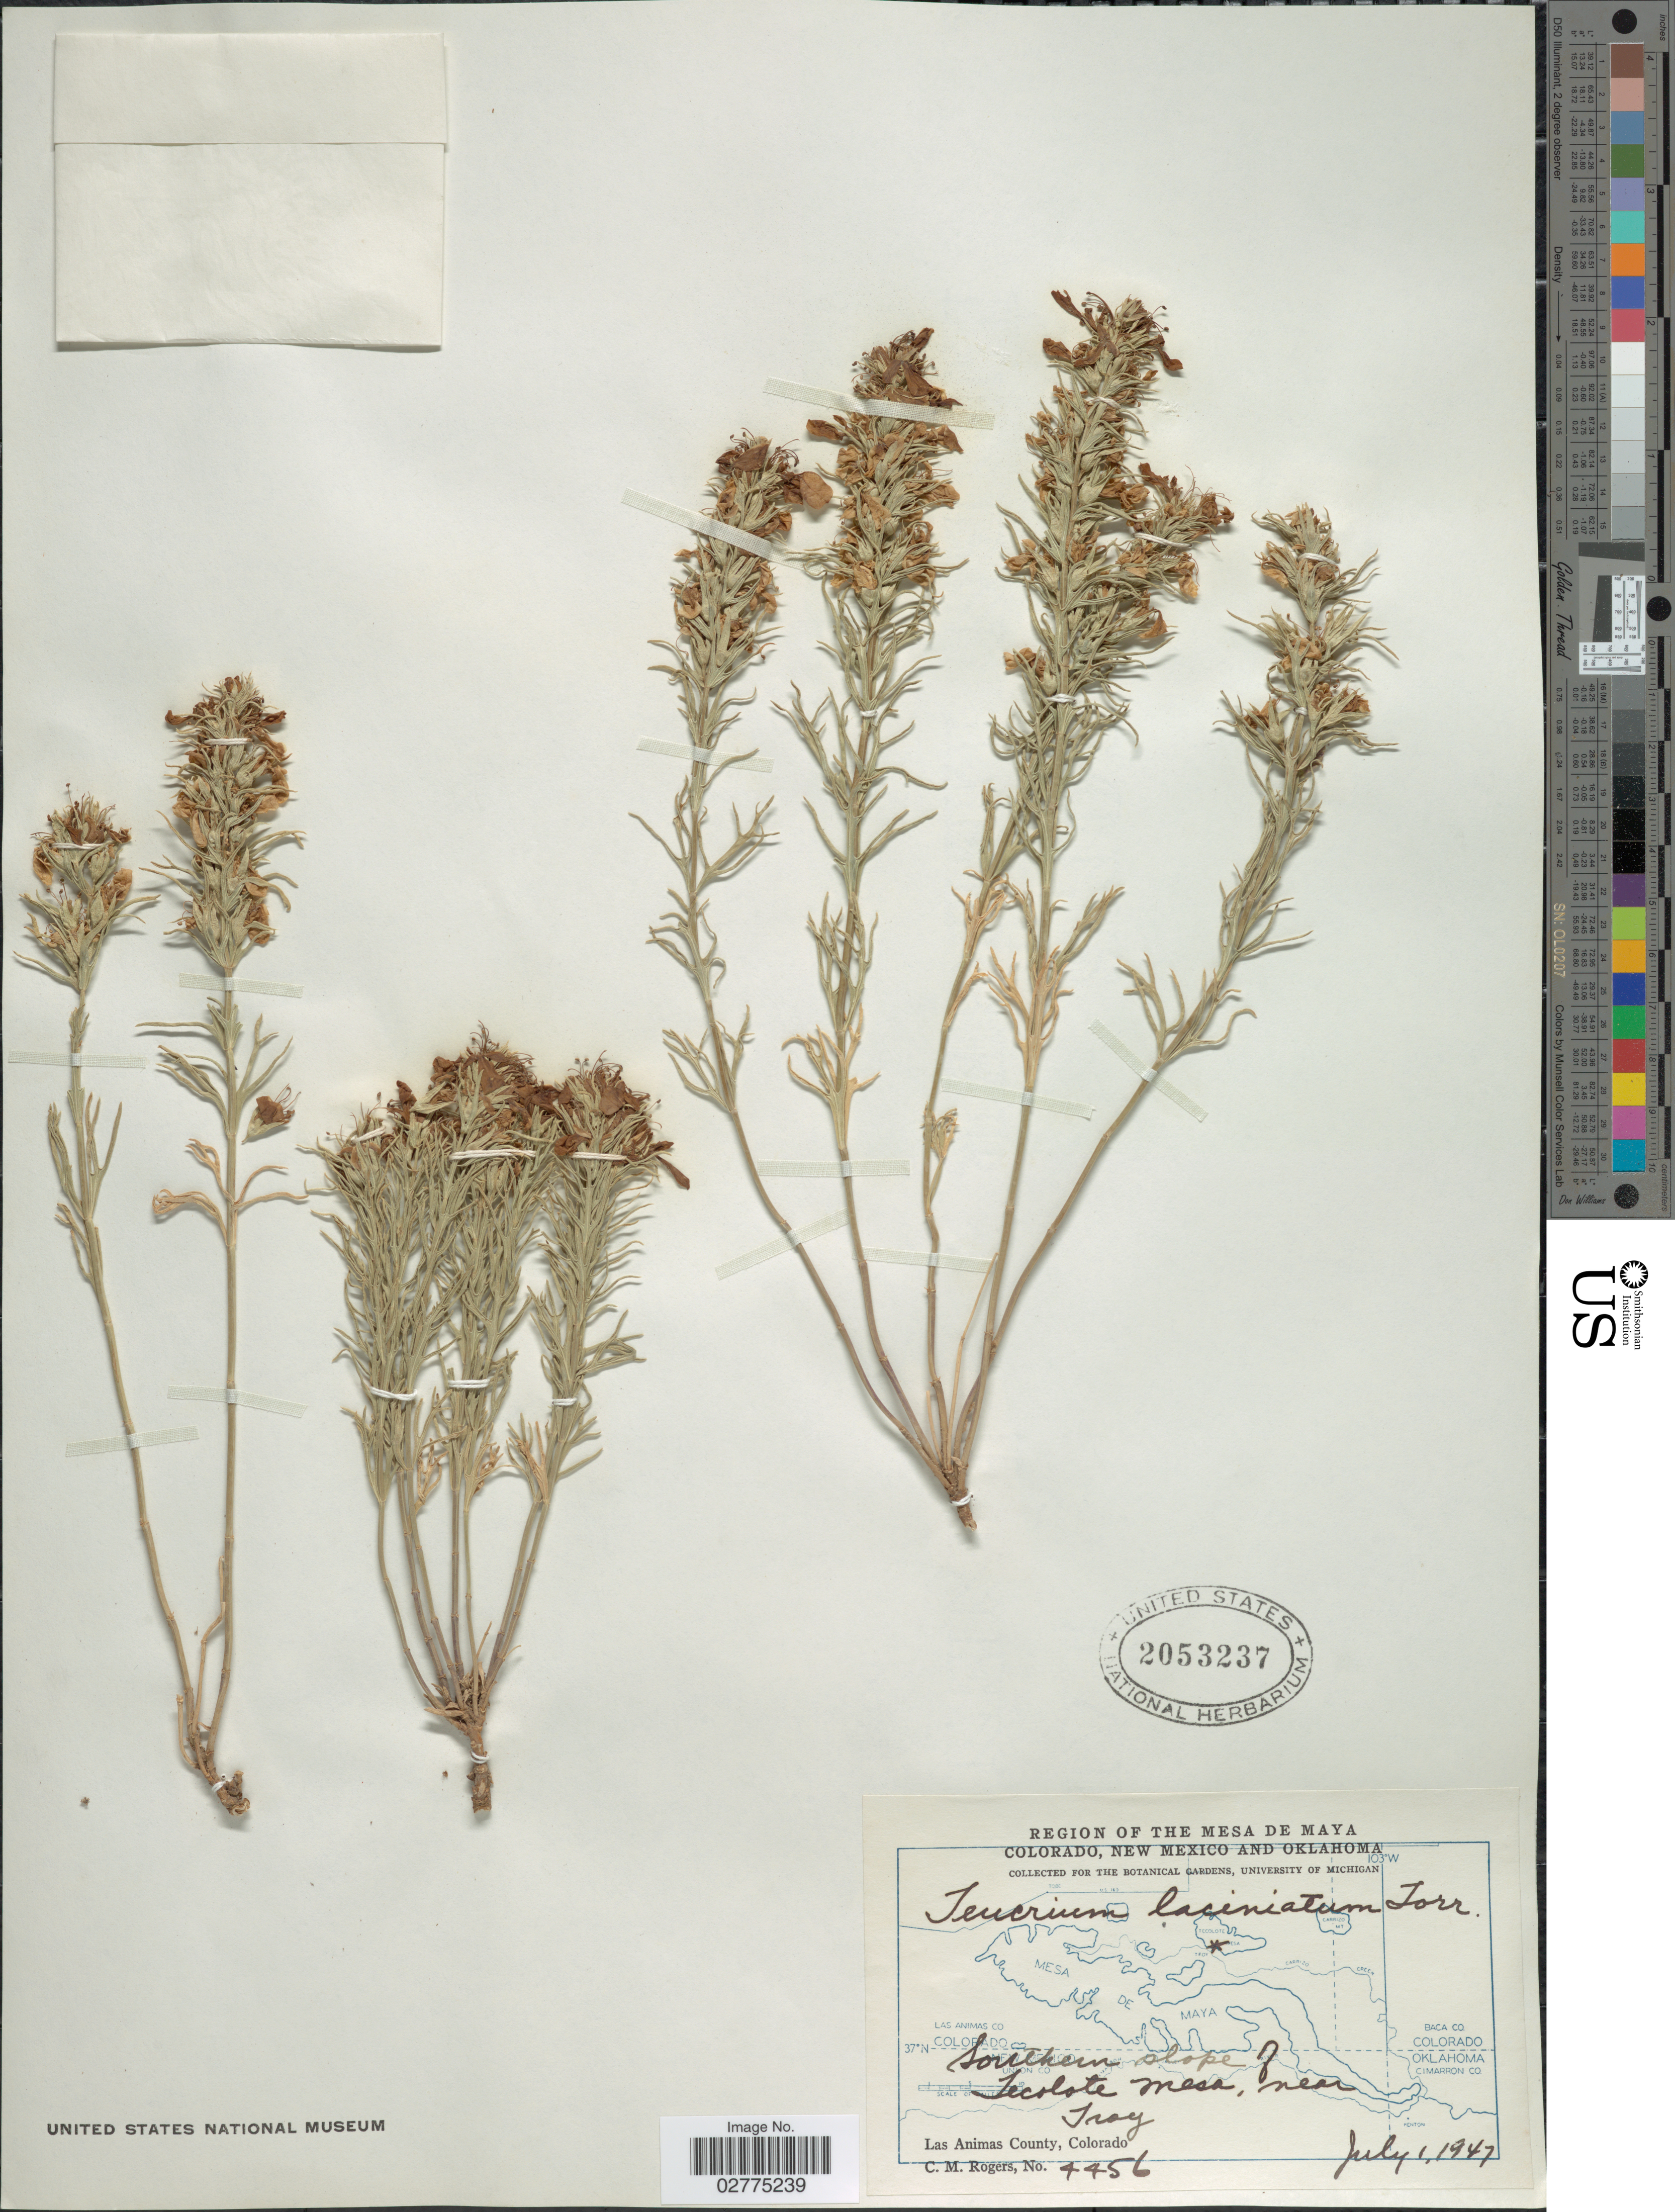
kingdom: Plantae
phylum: Tracheophyta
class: Magnoliopsida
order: Lamiales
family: Lamiaceae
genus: Teucrium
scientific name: Teucrium laciniatum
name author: Torr.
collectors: C. M. Rogers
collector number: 4456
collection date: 1947-07-01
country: United States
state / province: Colorado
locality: Region of The Mesa de Maya, Las Animas County, Colorado, Southern slope of Tecolote Mesa, near Gray.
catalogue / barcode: US 2053237